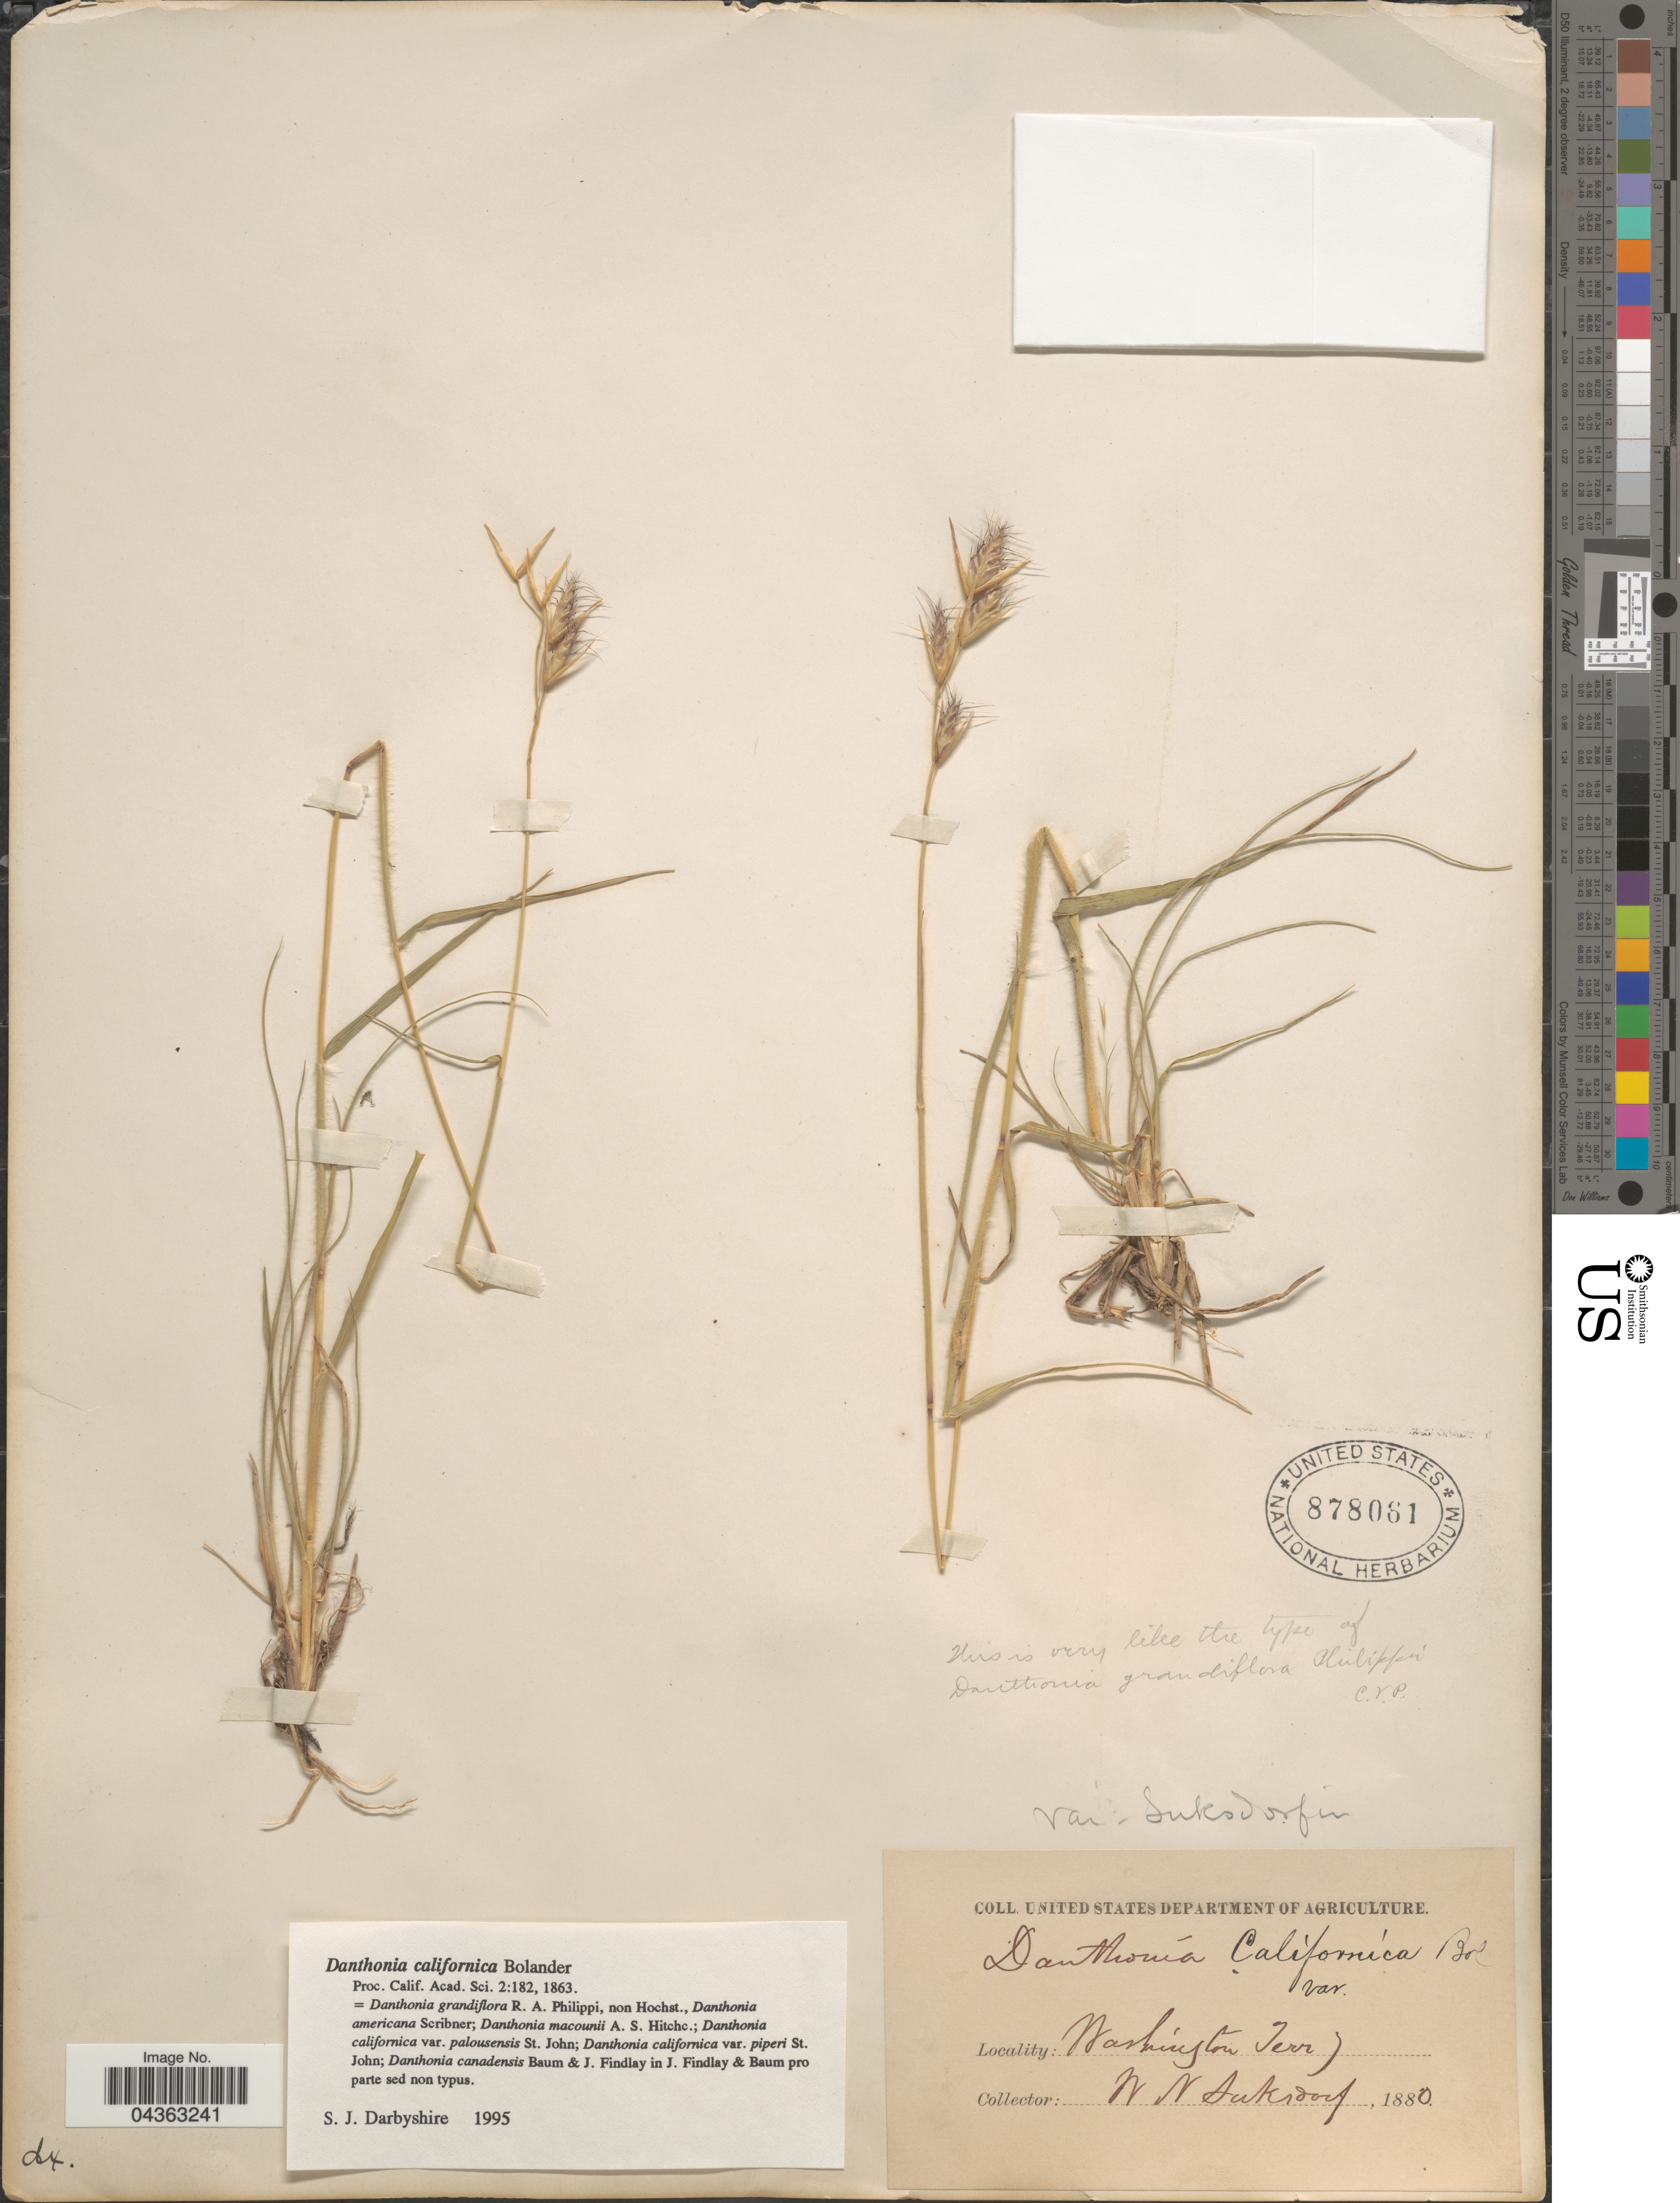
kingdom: Plantae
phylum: Tracheophyta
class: Liliopsida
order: Poales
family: Poaceae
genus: Danthonia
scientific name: Danthonia californica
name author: Bol.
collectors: W. N. Suksdorf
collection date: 1880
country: United States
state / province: Washington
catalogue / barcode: US 878061